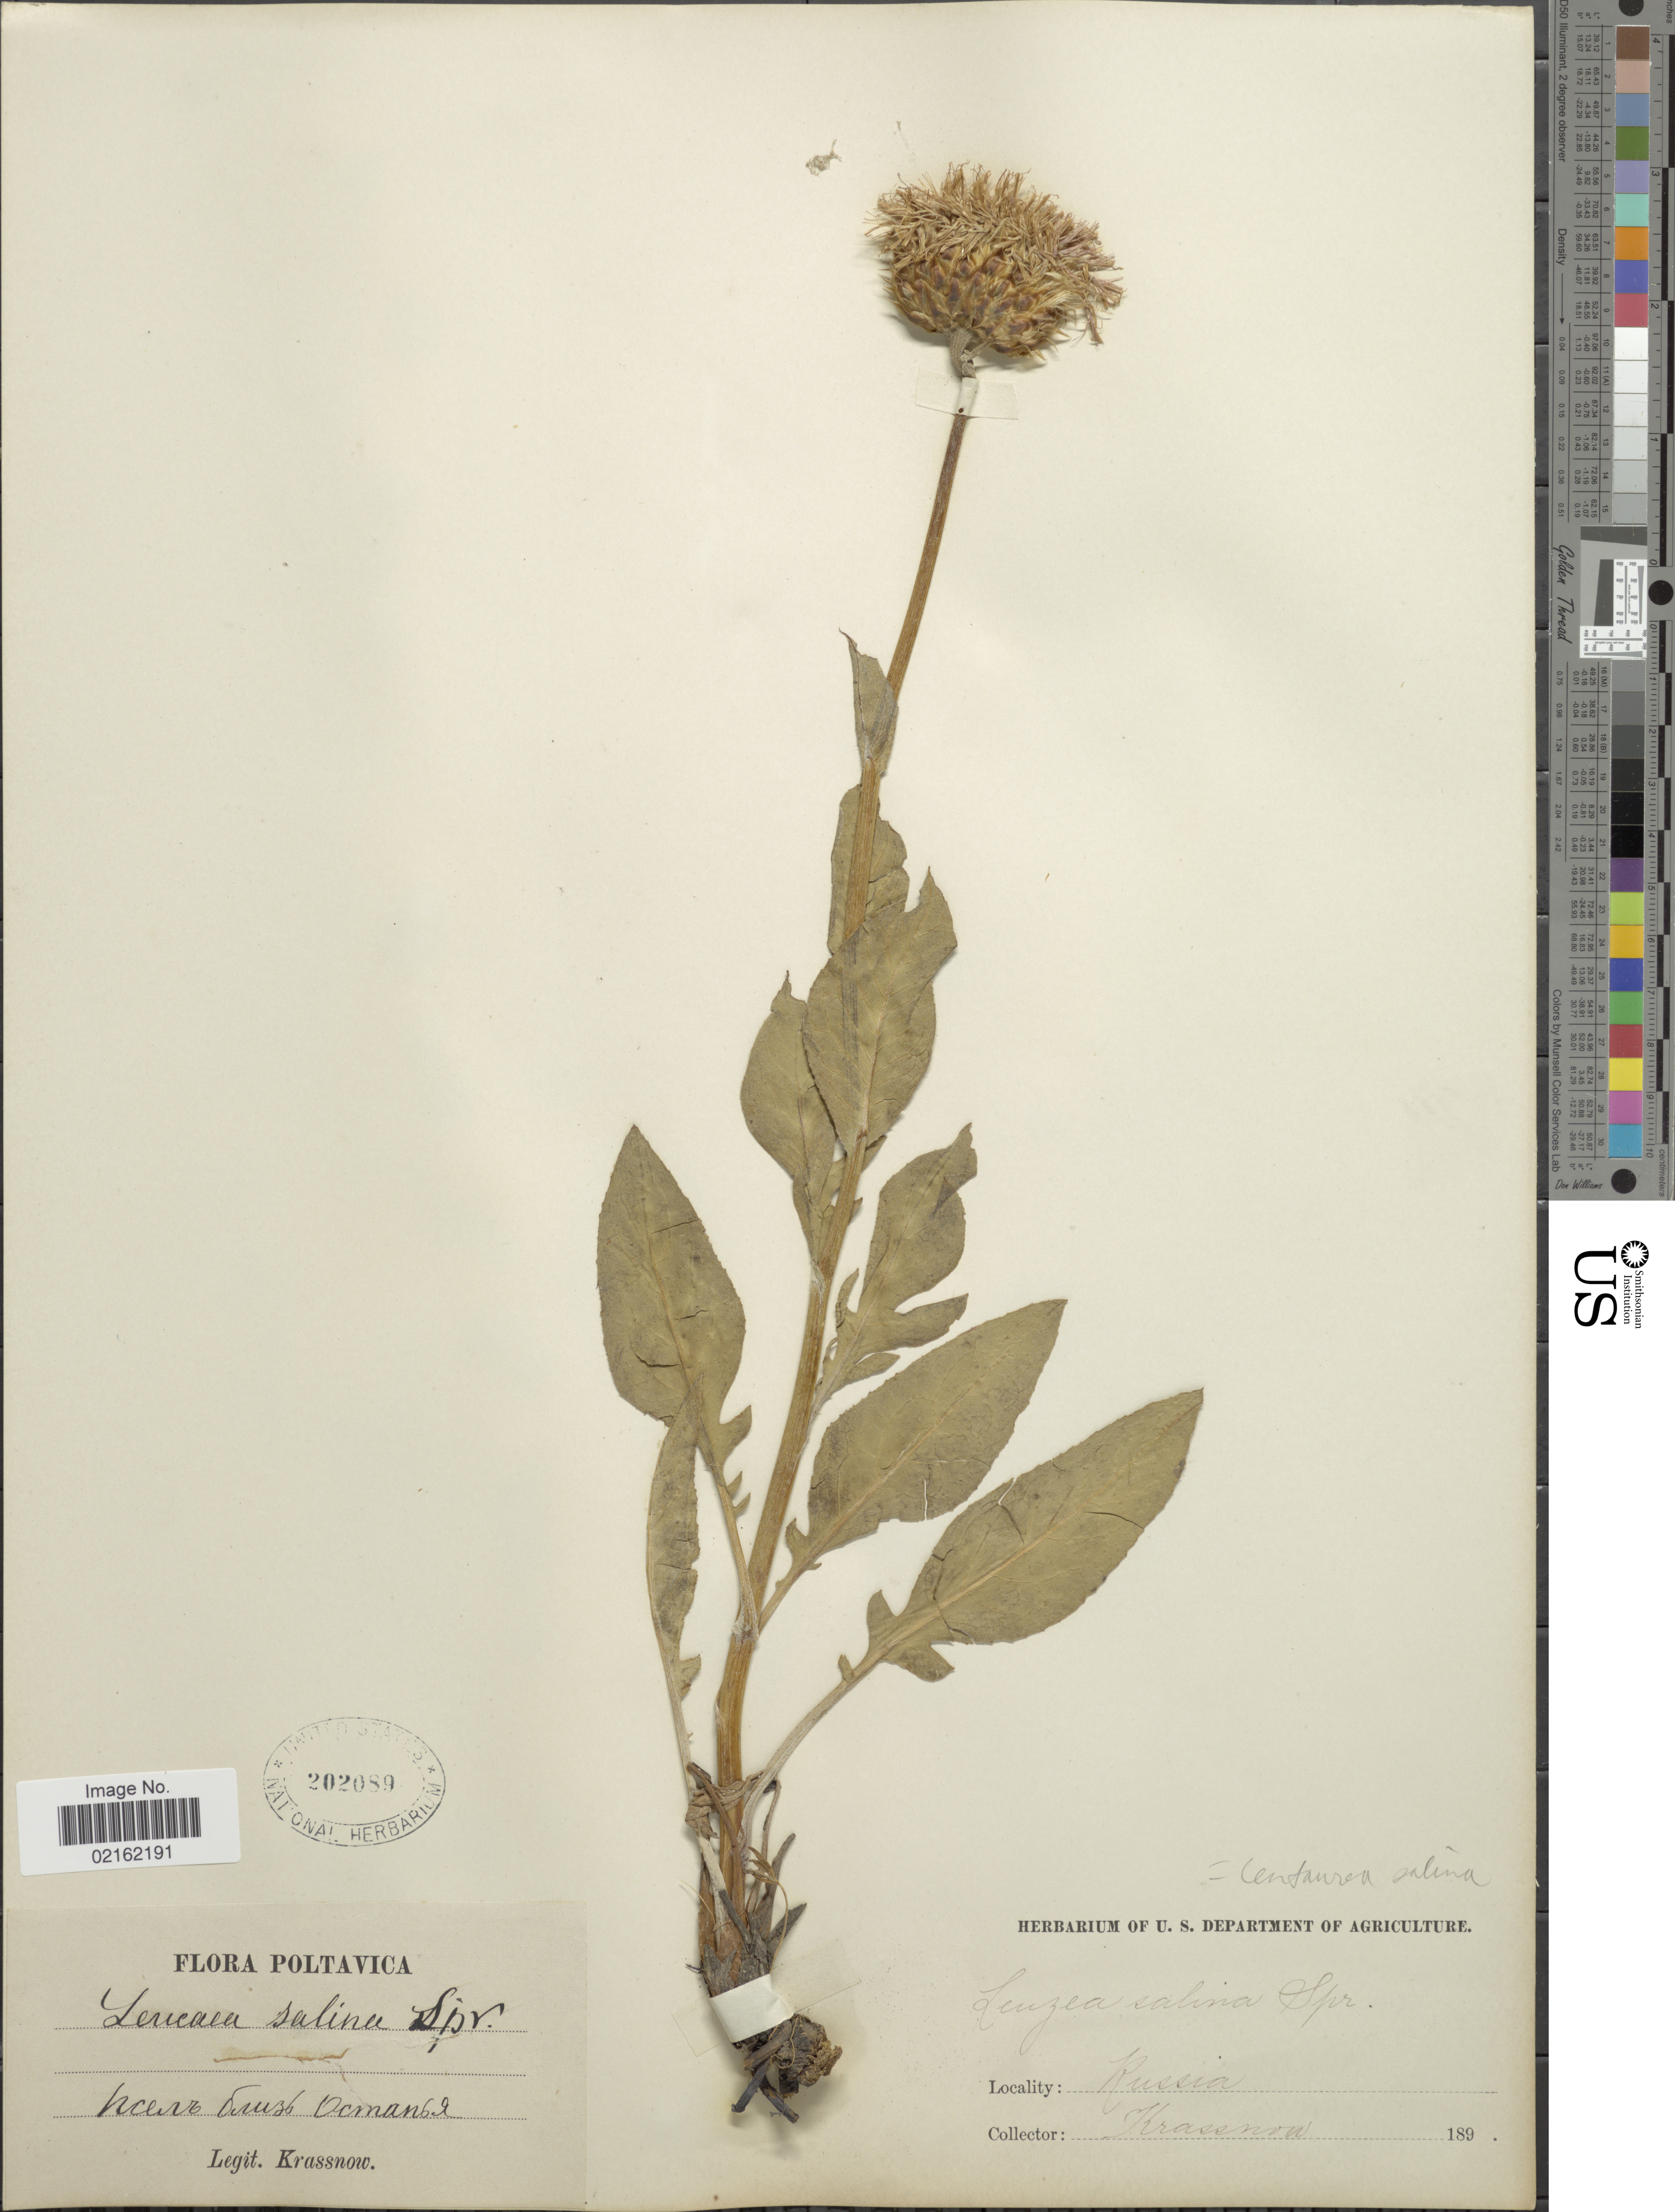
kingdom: Plantae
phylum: Tracheophyta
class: Magnoliopsida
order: Asterales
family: Asteraceae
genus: Centaurea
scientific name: Centaurea salina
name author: Spreng.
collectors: -. Krassnow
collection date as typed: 189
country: Ukraine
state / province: Poltava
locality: Russia, Poltavica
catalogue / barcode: US 202089